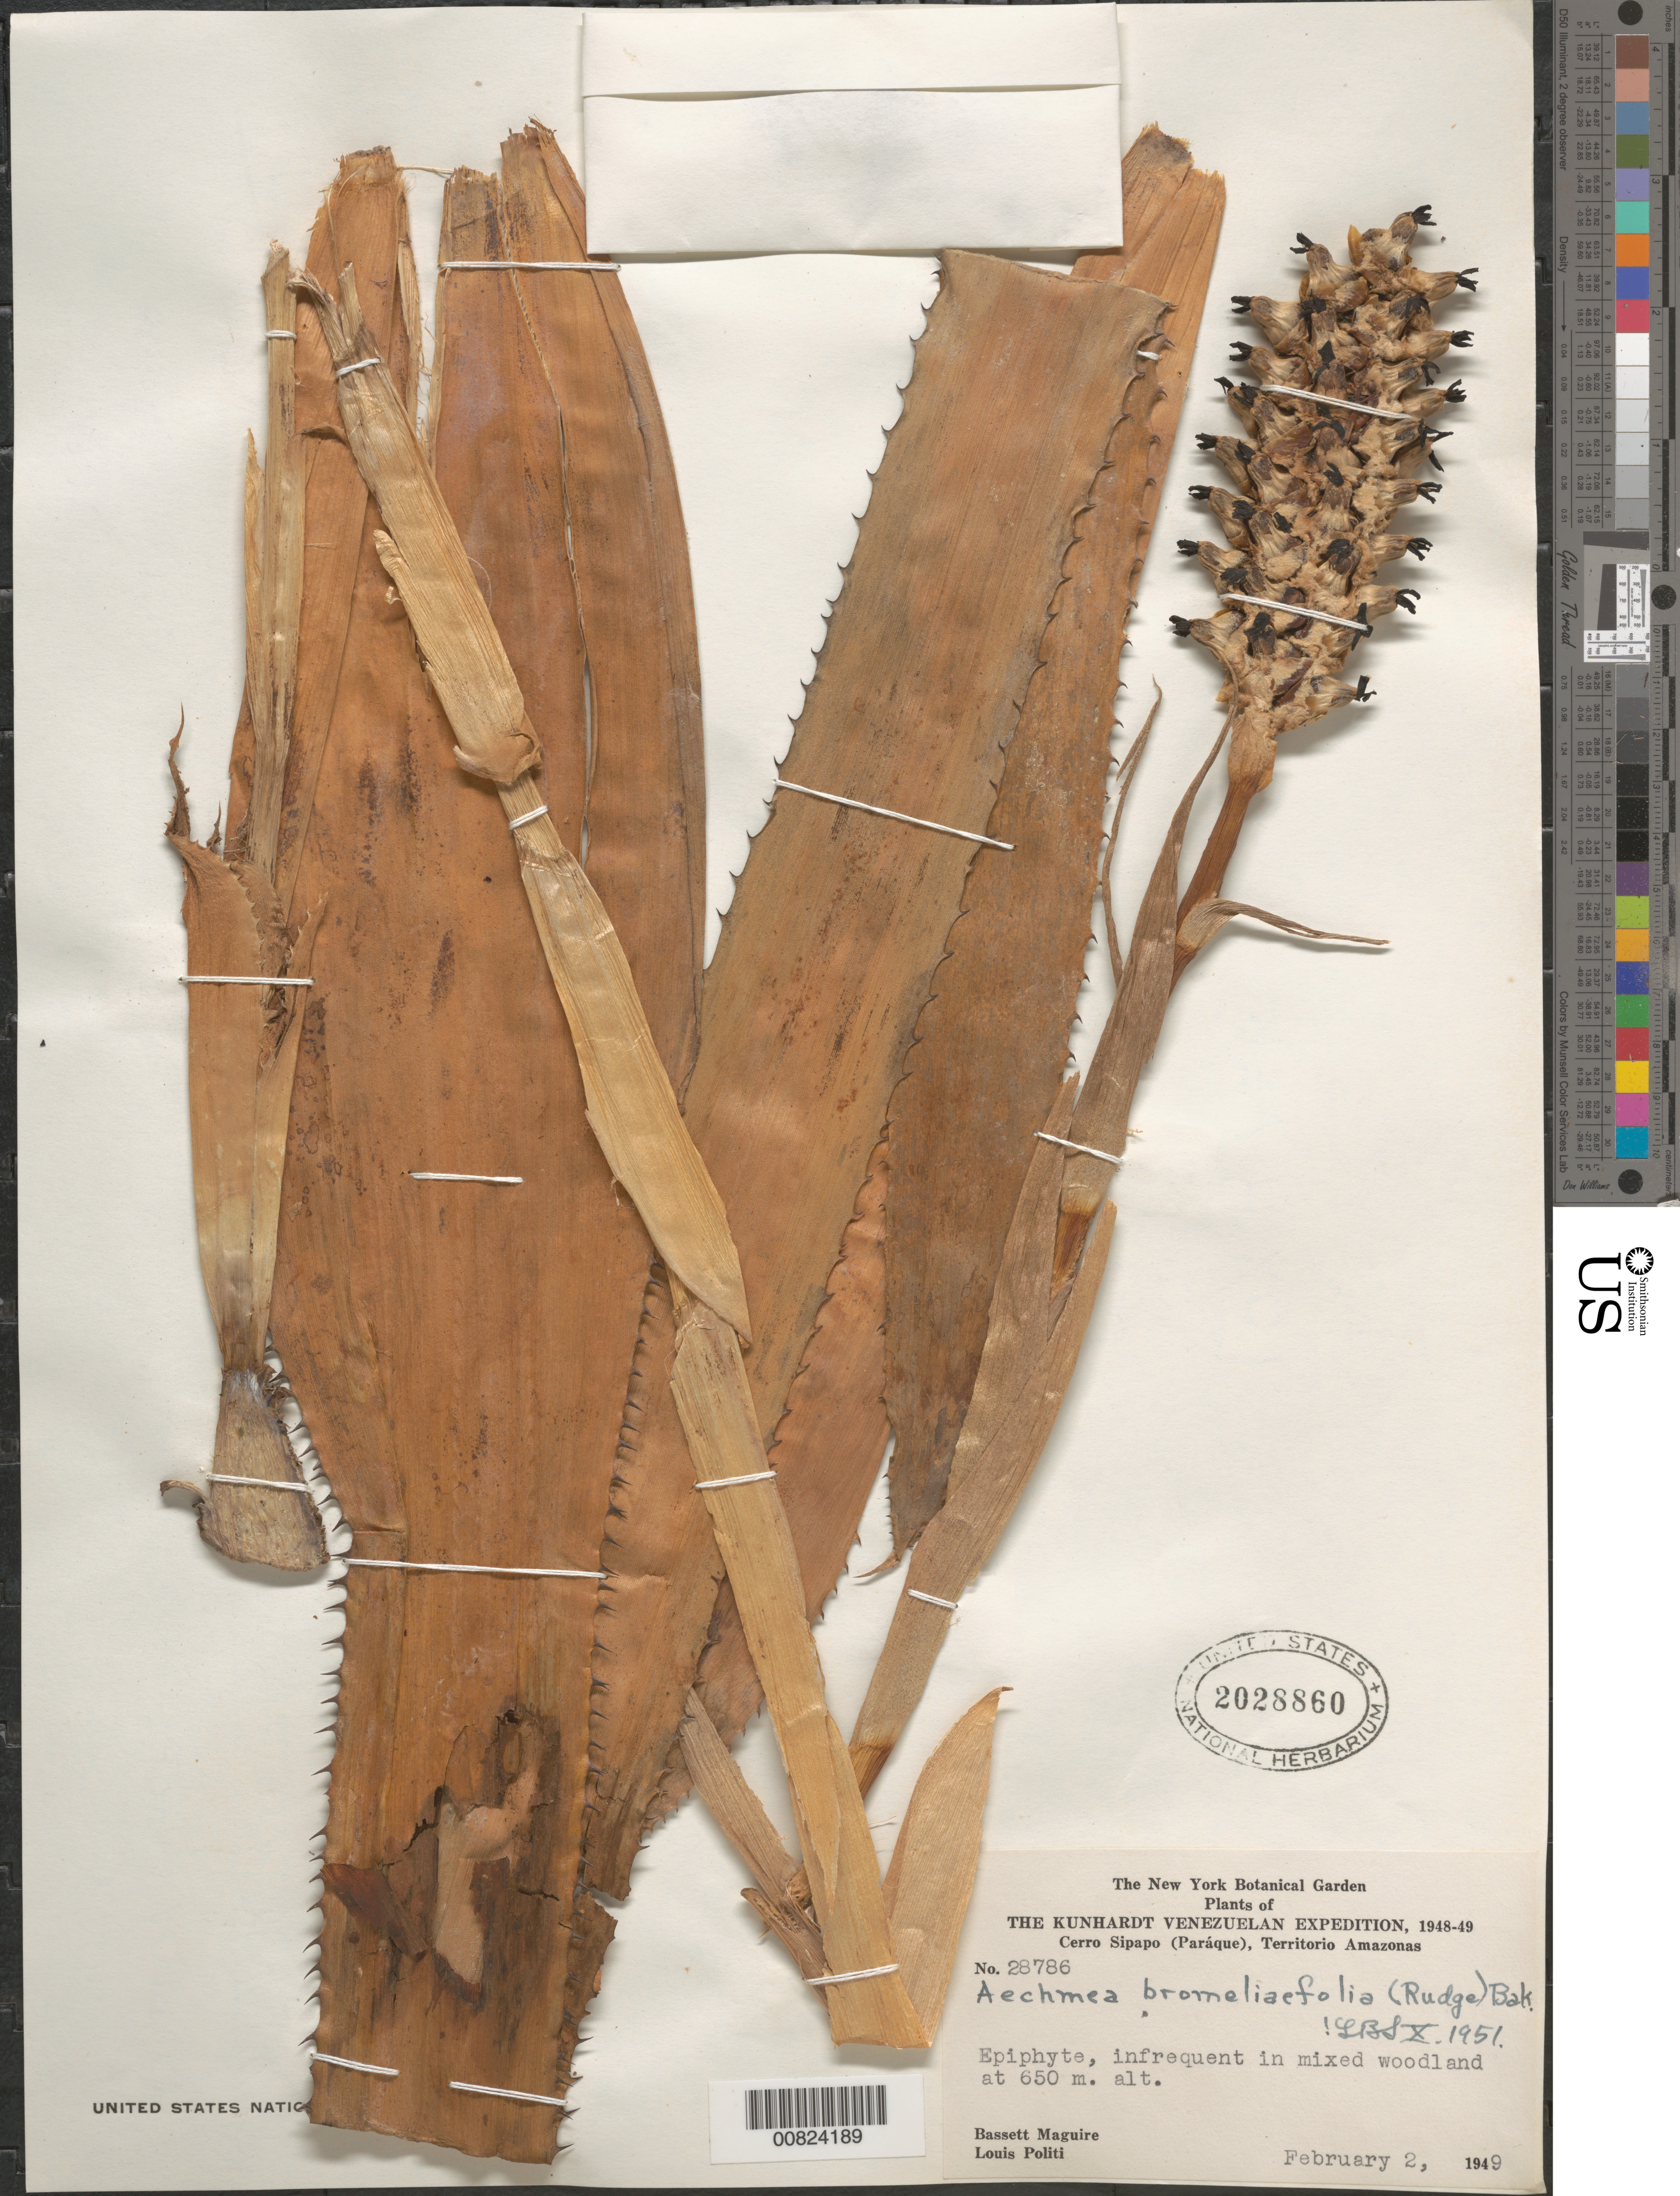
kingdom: Plantae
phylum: Tracheophyta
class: Liliopsida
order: Poales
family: Bromeliaceae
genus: Aechmea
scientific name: Aechmea bromeliifolia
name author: (Rudge) Baker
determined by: Smith, Lyman B., (US), NMNH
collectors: B. Maguire & L. Politi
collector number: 28786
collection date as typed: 2-Feb-49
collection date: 1949-02-02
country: Venezuela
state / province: Amazonas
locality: Cerro Sipapo (Paráque), Intermediate Camp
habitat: Mixed woodland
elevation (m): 650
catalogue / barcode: US 2028860